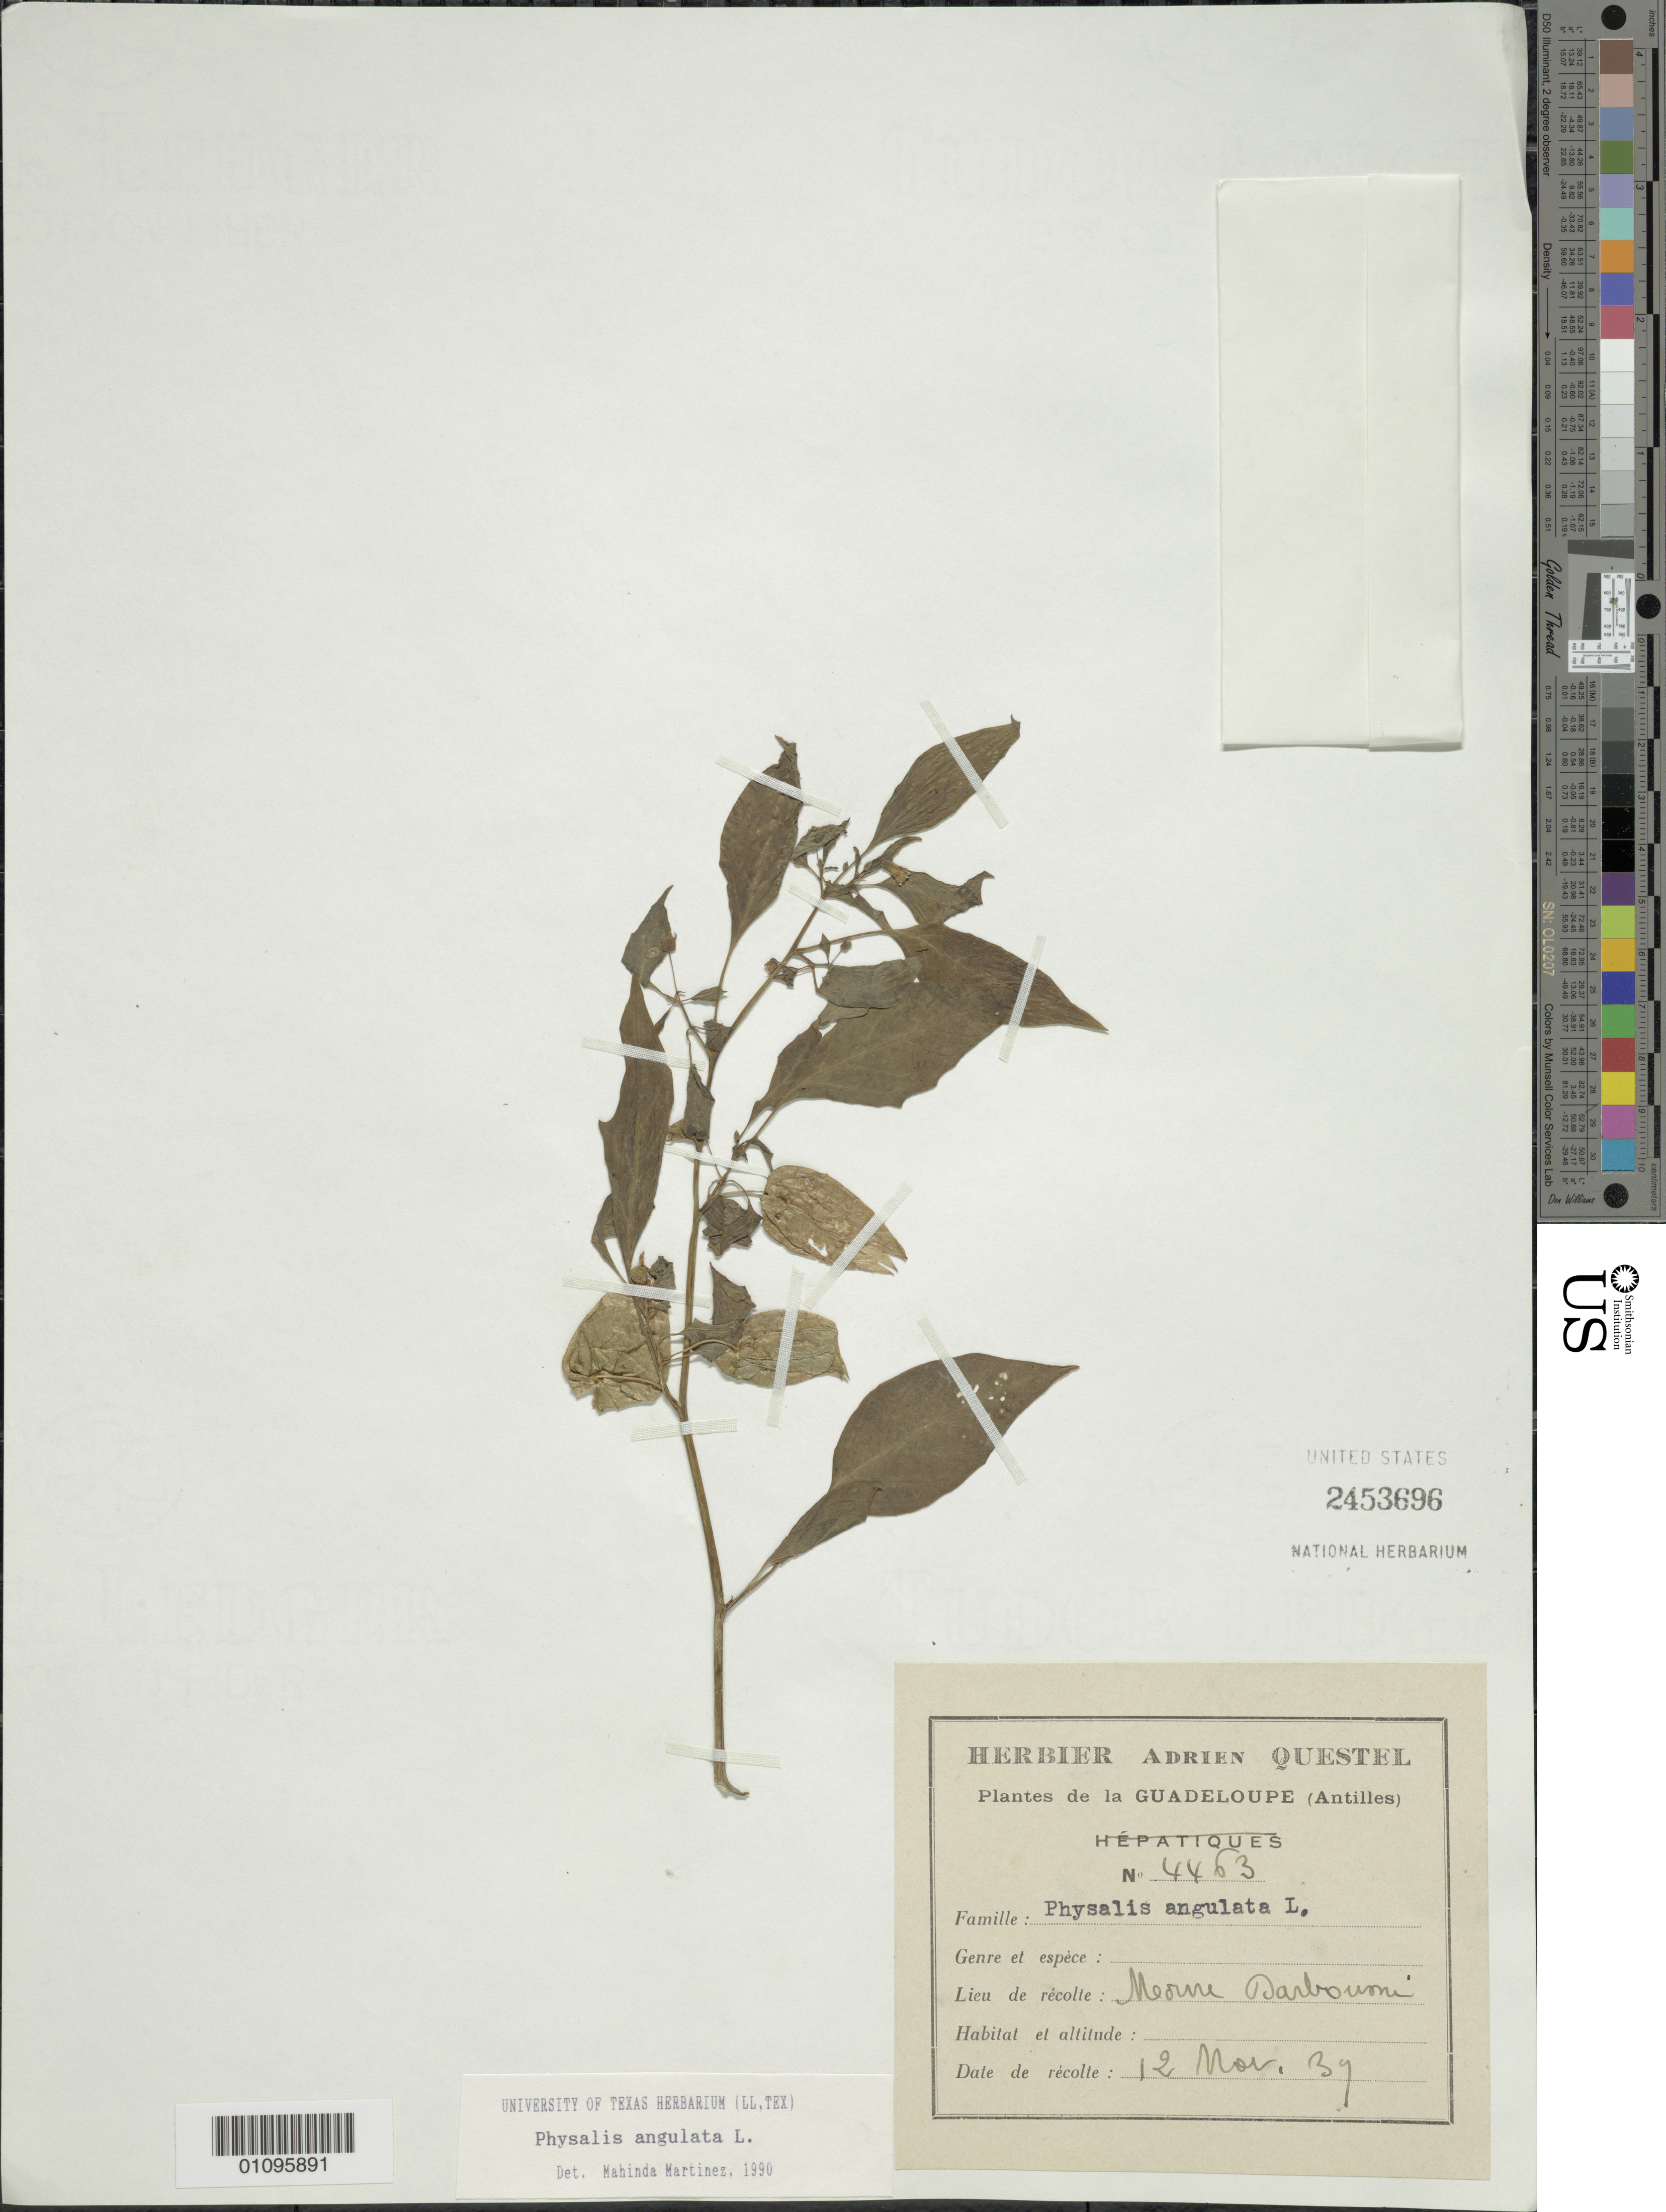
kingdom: Plantae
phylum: Tracheophyta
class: Magnoliopsida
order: Solanales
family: Solanaceae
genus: Physalis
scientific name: Physalis angulata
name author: L.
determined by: Martinez, M.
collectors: A. Questel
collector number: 4463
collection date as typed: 12 Mar 1939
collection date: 1939-03-12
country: Guadeloupe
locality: Morne Barboumi [?]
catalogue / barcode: US 2453696